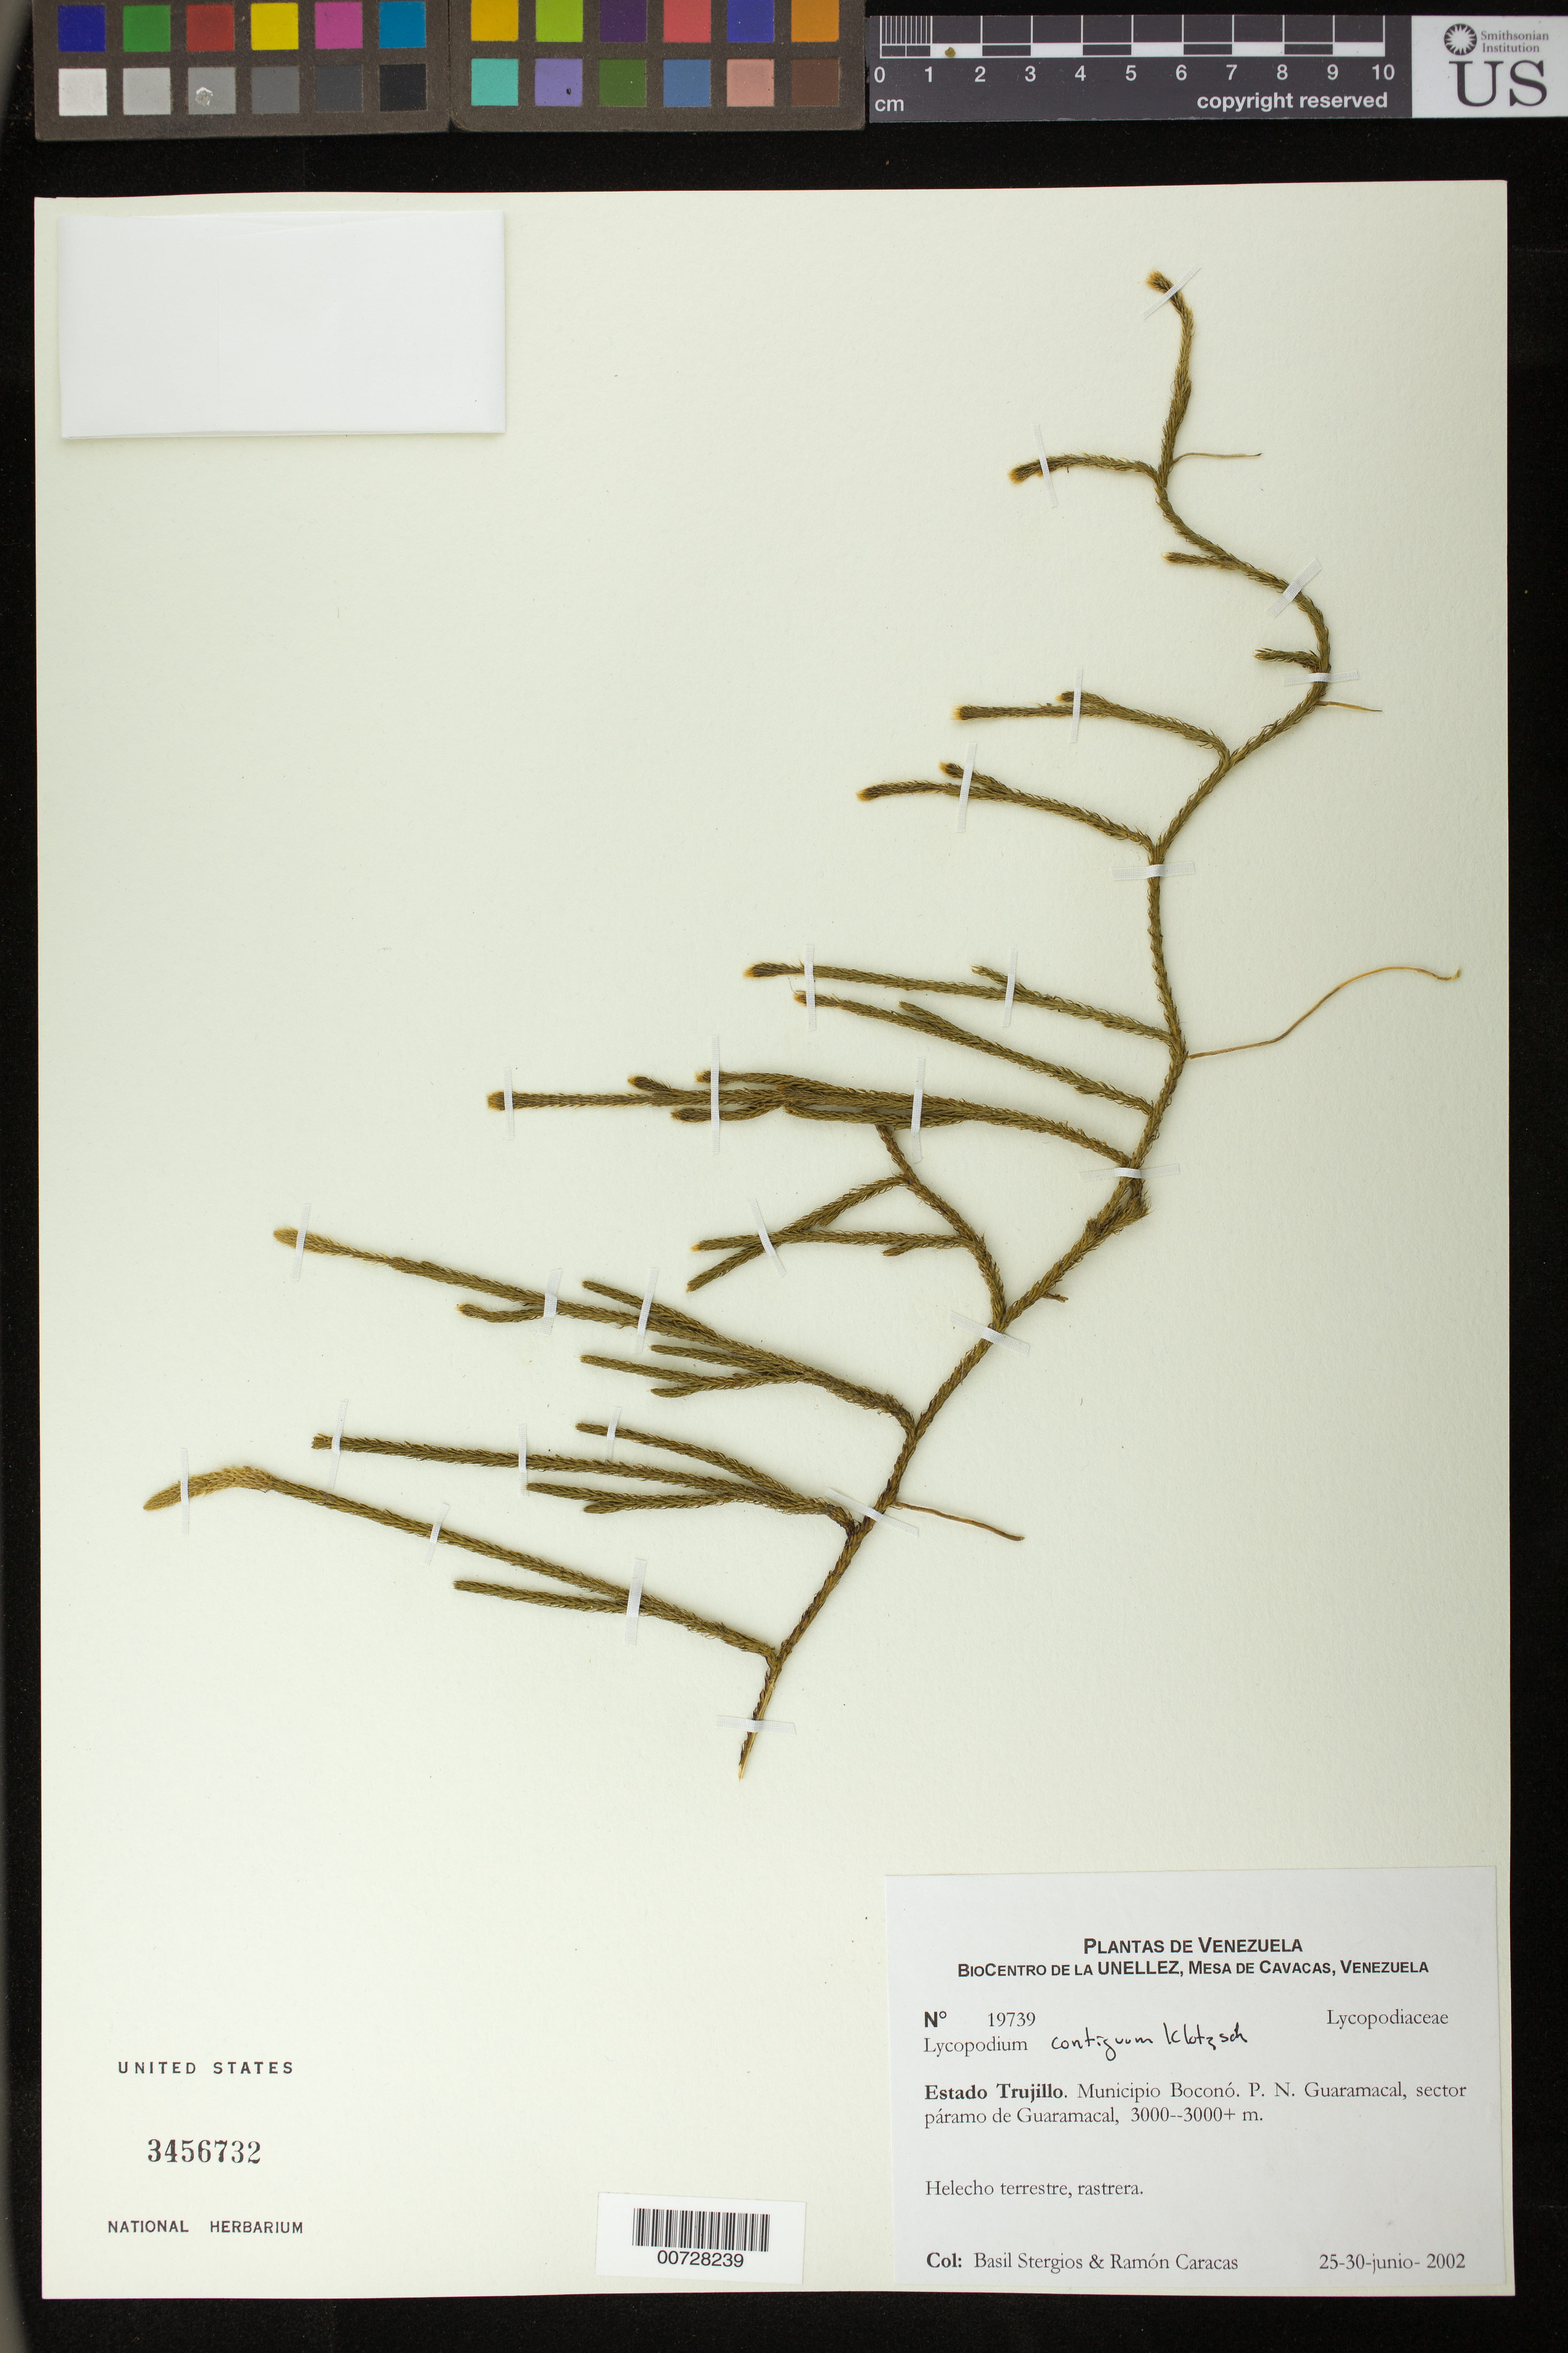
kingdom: Plantae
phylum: Tracheophyta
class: Lycopodiopsida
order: Lycopodiales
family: Lycopodiaceae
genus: Lycopodium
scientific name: Lycopodium clavatum subsp. contiguum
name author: (Klotzsch) B. Øllg.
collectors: B. G. Stergios & R. Caracas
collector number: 19739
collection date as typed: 25 Jun 2002 to 30 Jun 2002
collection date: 2002-06-25/2002-06-30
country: Venezuela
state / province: Trujillo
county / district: Boconó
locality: Parque Nacional Guaramacal, páramo de Guaramacal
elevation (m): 3000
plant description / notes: PORT, US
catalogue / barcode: US 3456732